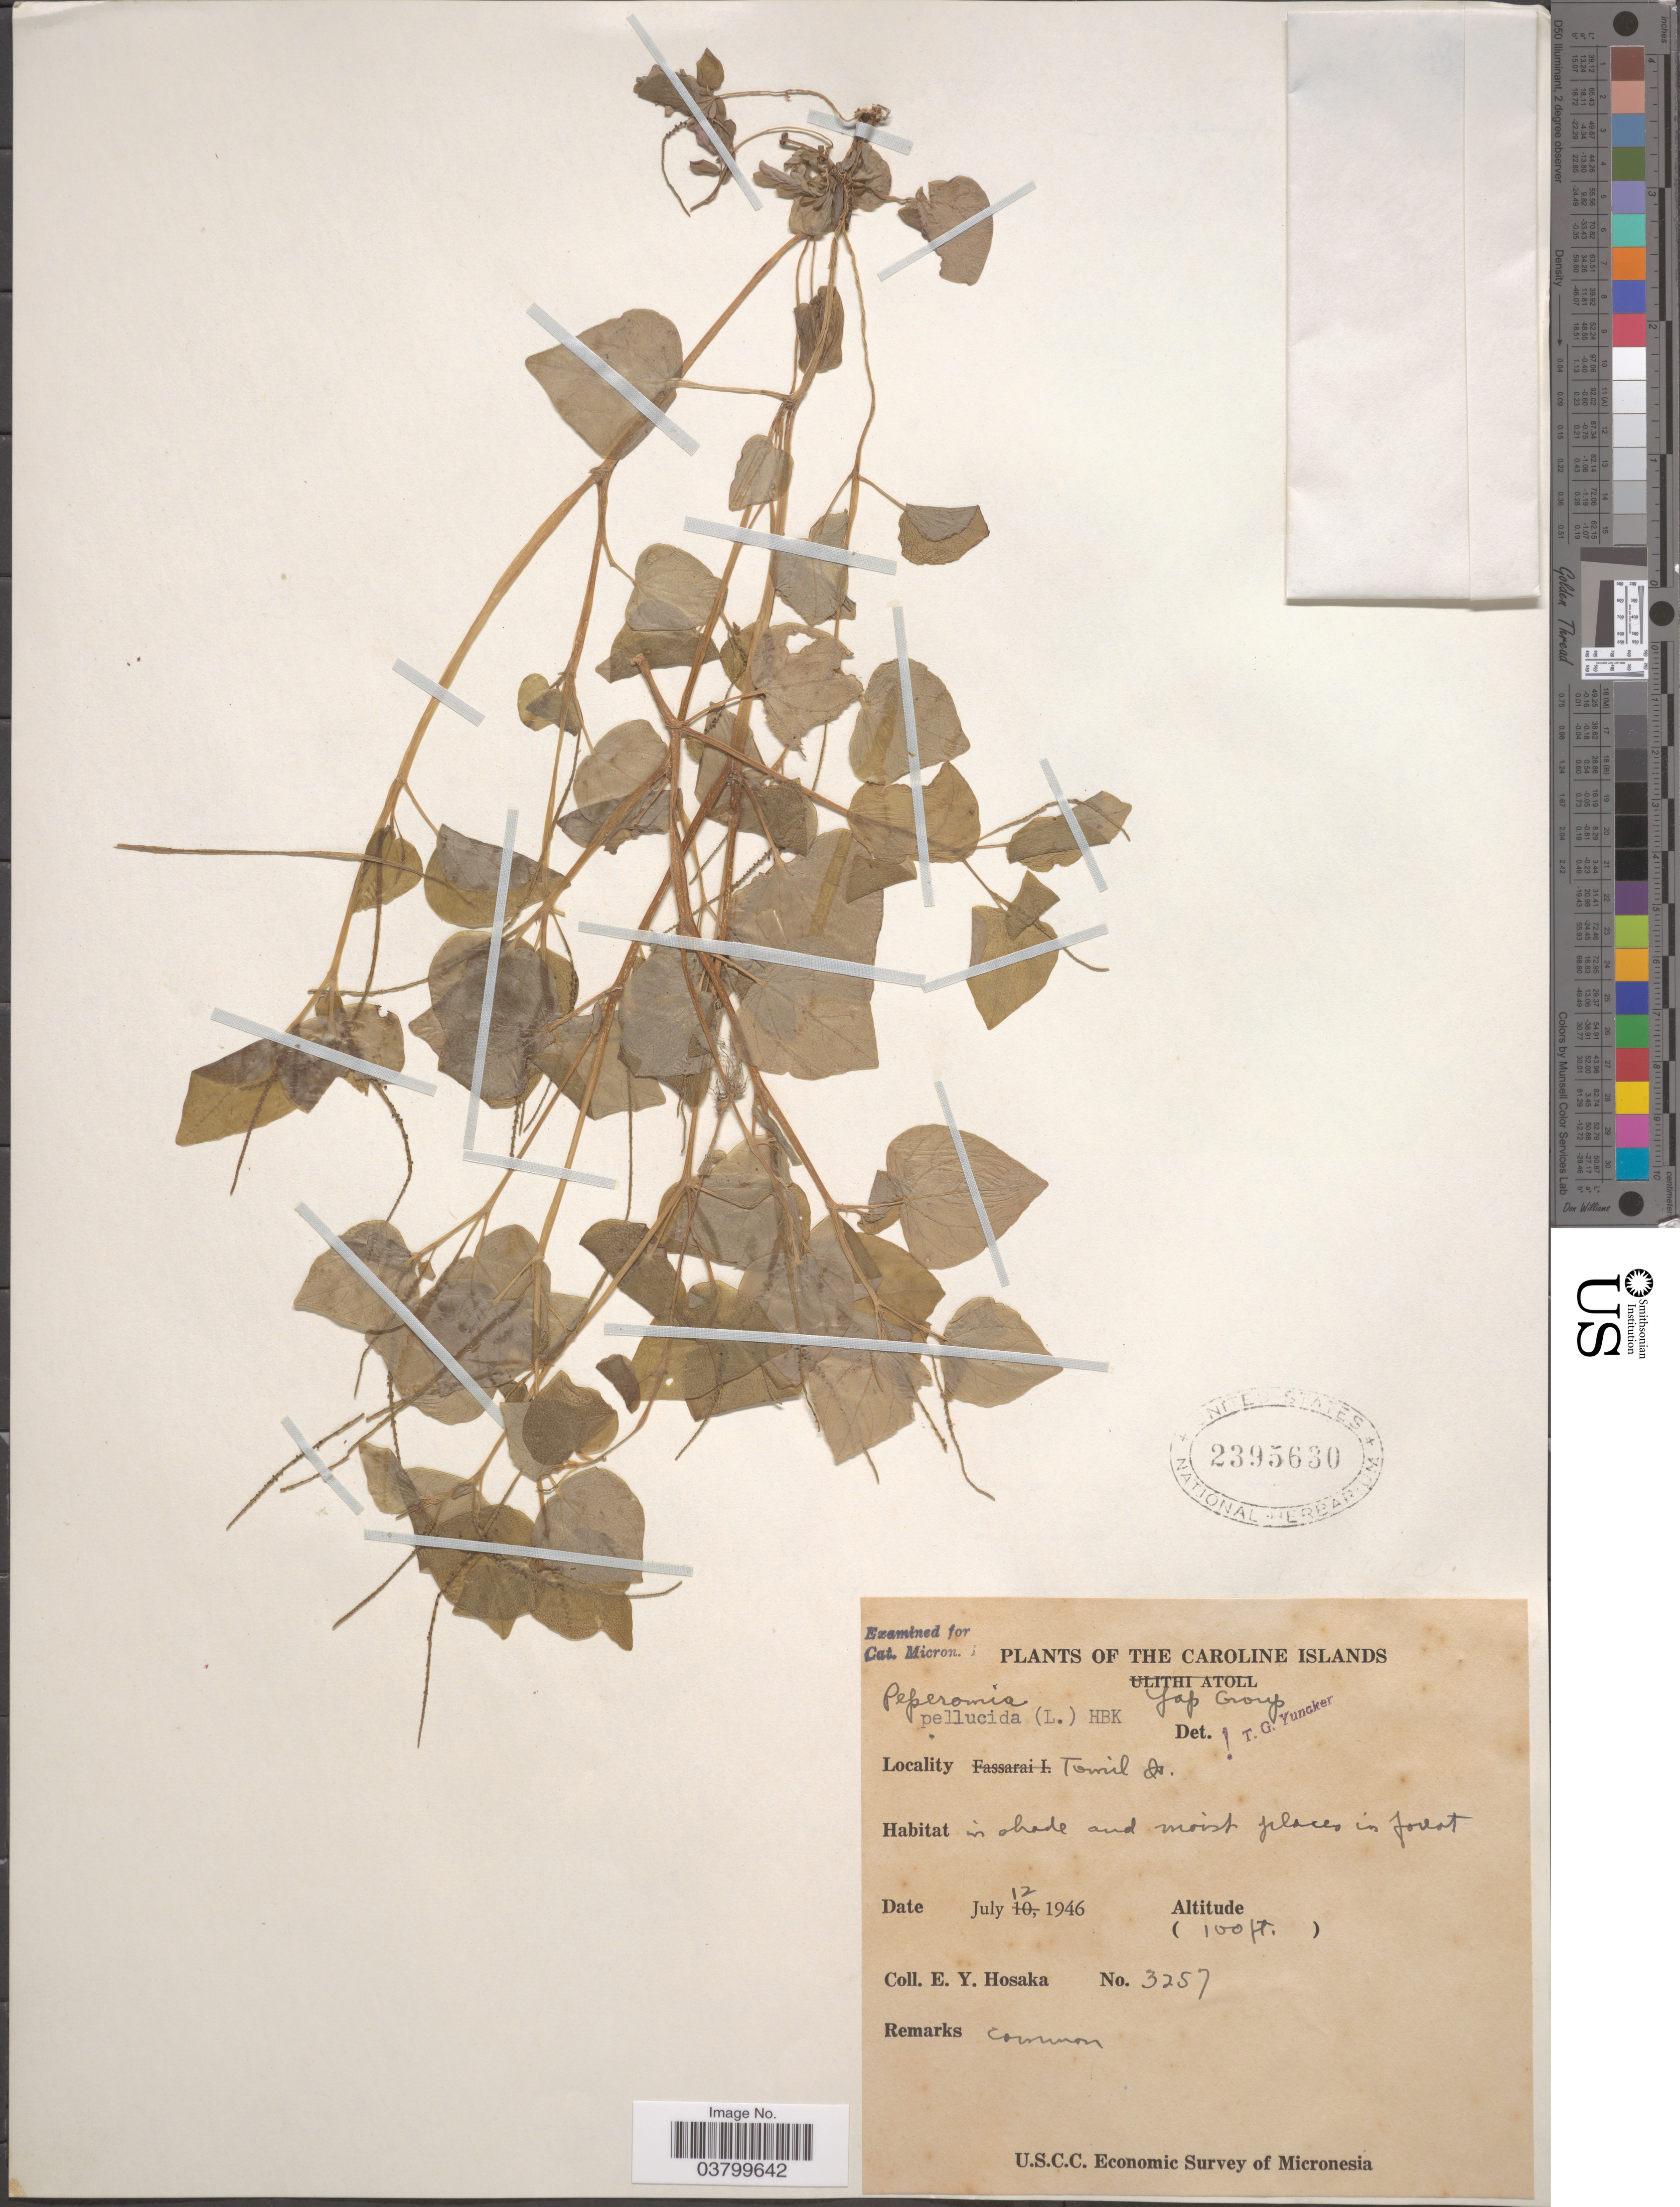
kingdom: Plantae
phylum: Tracheophyta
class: Magnoliopsida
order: Piperales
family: Piperaceae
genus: Peperomia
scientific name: Peperomia pellucida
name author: (L.) Kunth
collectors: E. Y. Hosaka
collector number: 3257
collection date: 1946-07-12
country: Micronesia, Federated States of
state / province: Yap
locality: The Caroline Islands. Yap Group. Tomil Is.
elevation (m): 30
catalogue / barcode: US 2395630